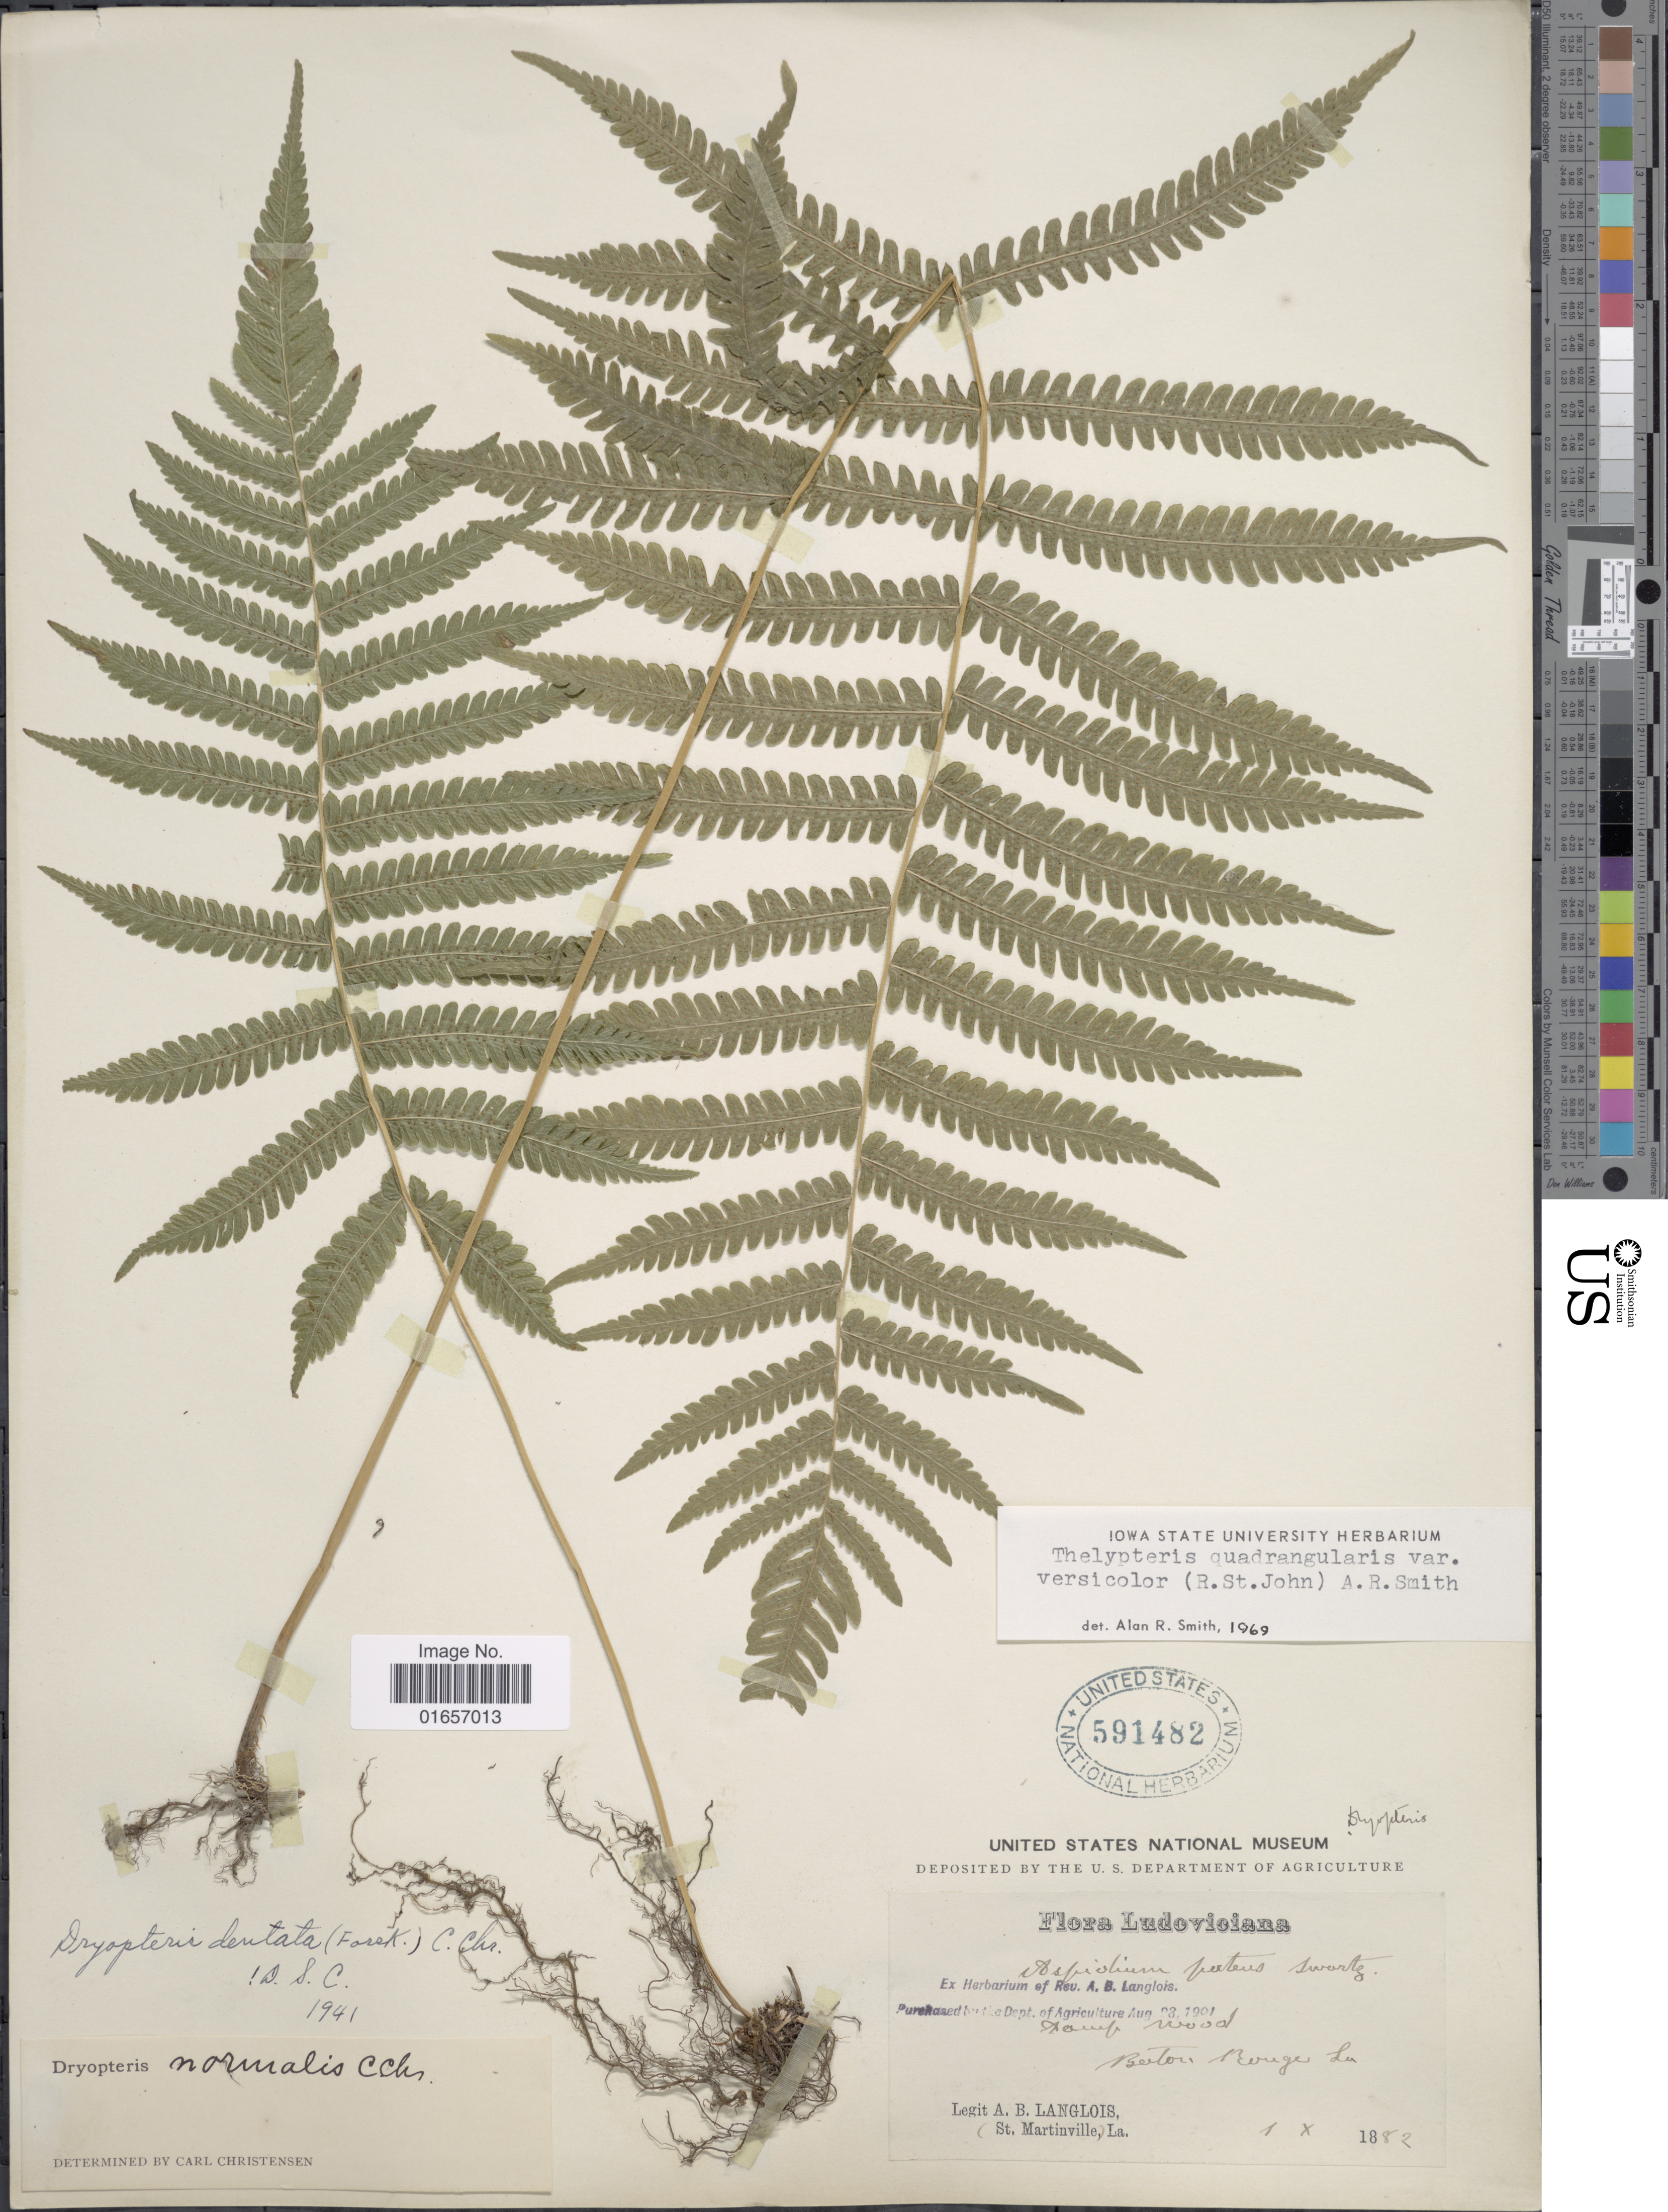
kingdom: Plantae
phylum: Tracheophyta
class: Polypodiopsida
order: Polypodiales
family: Thelypteridaceae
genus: Christella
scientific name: Christella hispidula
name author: (Decne.) Holttum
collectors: A. Langlois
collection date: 1882-10-01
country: United States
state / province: Louisiana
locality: Baton Rouge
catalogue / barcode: US 591482